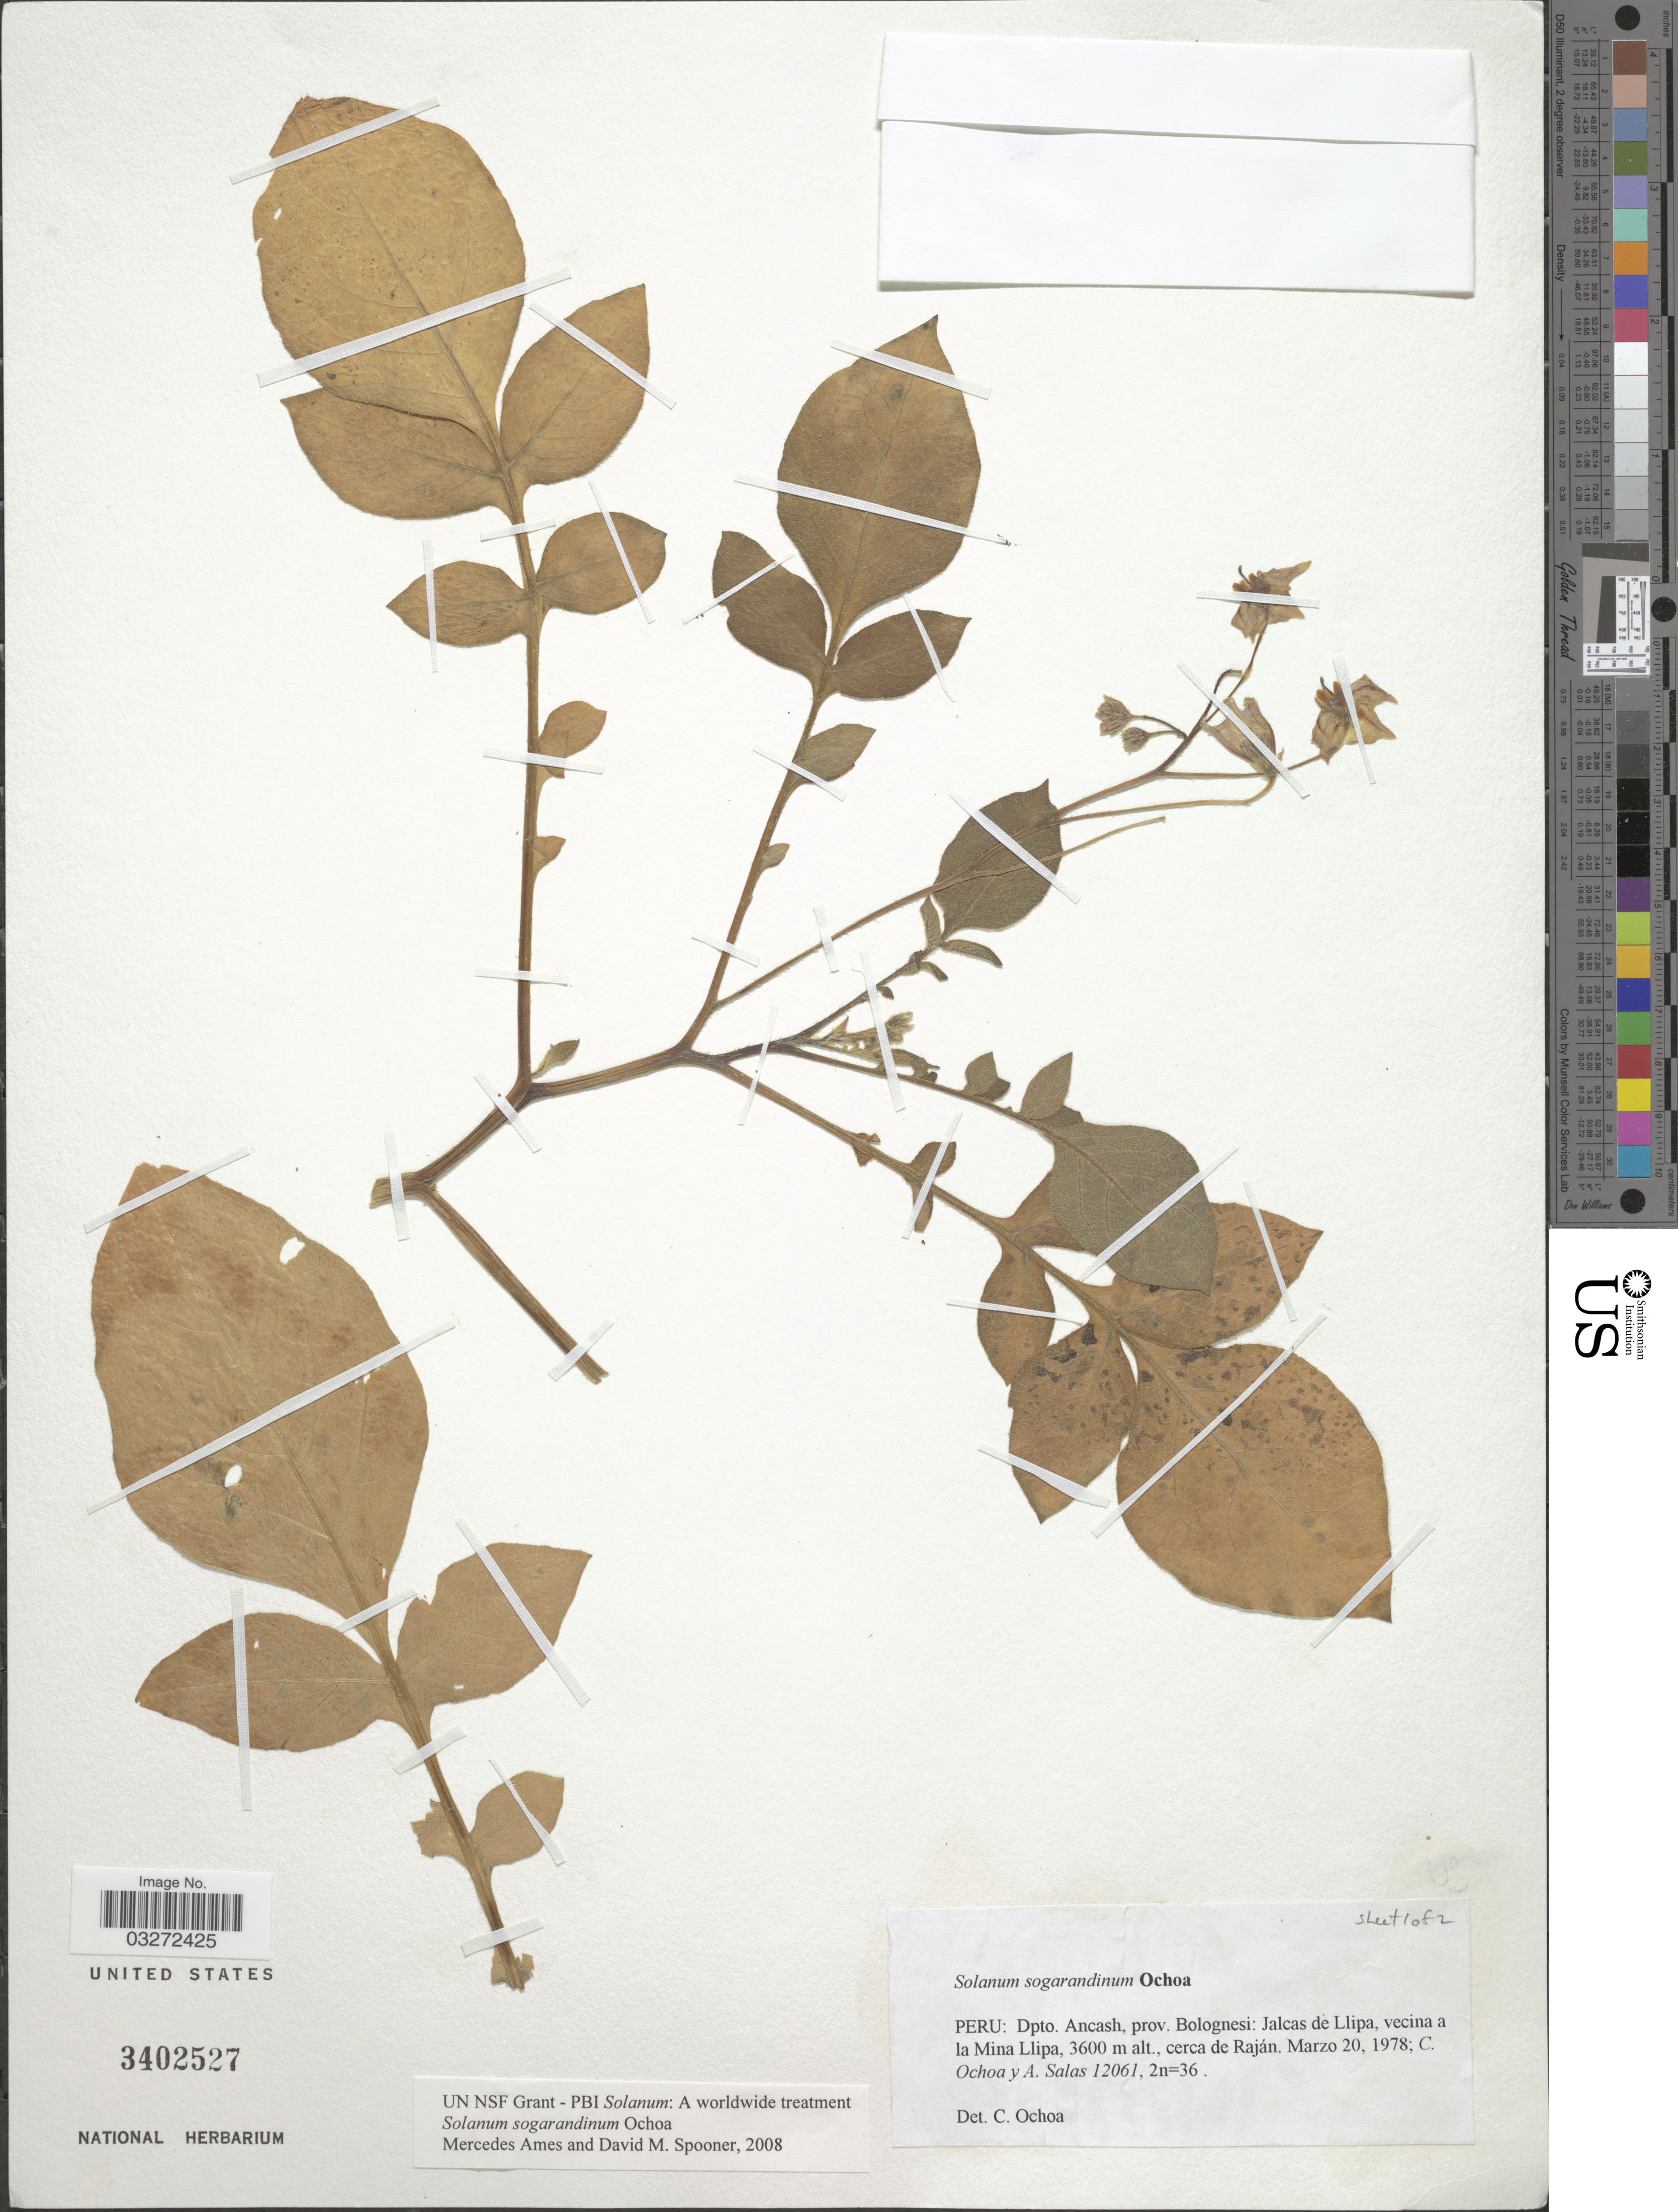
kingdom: Plantae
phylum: Tracheophyta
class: Magnoliopsida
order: Solanales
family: Solanaceae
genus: Solanum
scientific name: Solanum sogarandinum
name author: Ochoa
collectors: C. Ochoa & A. Salas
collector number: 12061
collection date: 1978-03-20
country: Peru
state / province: Ancash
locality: Dpto. Ancash, prov. Bolognesi: Jalcas de Llipa, vecina a La Mina Llipa, cerca de Raján.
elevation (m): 3600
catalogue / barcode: US 3402527